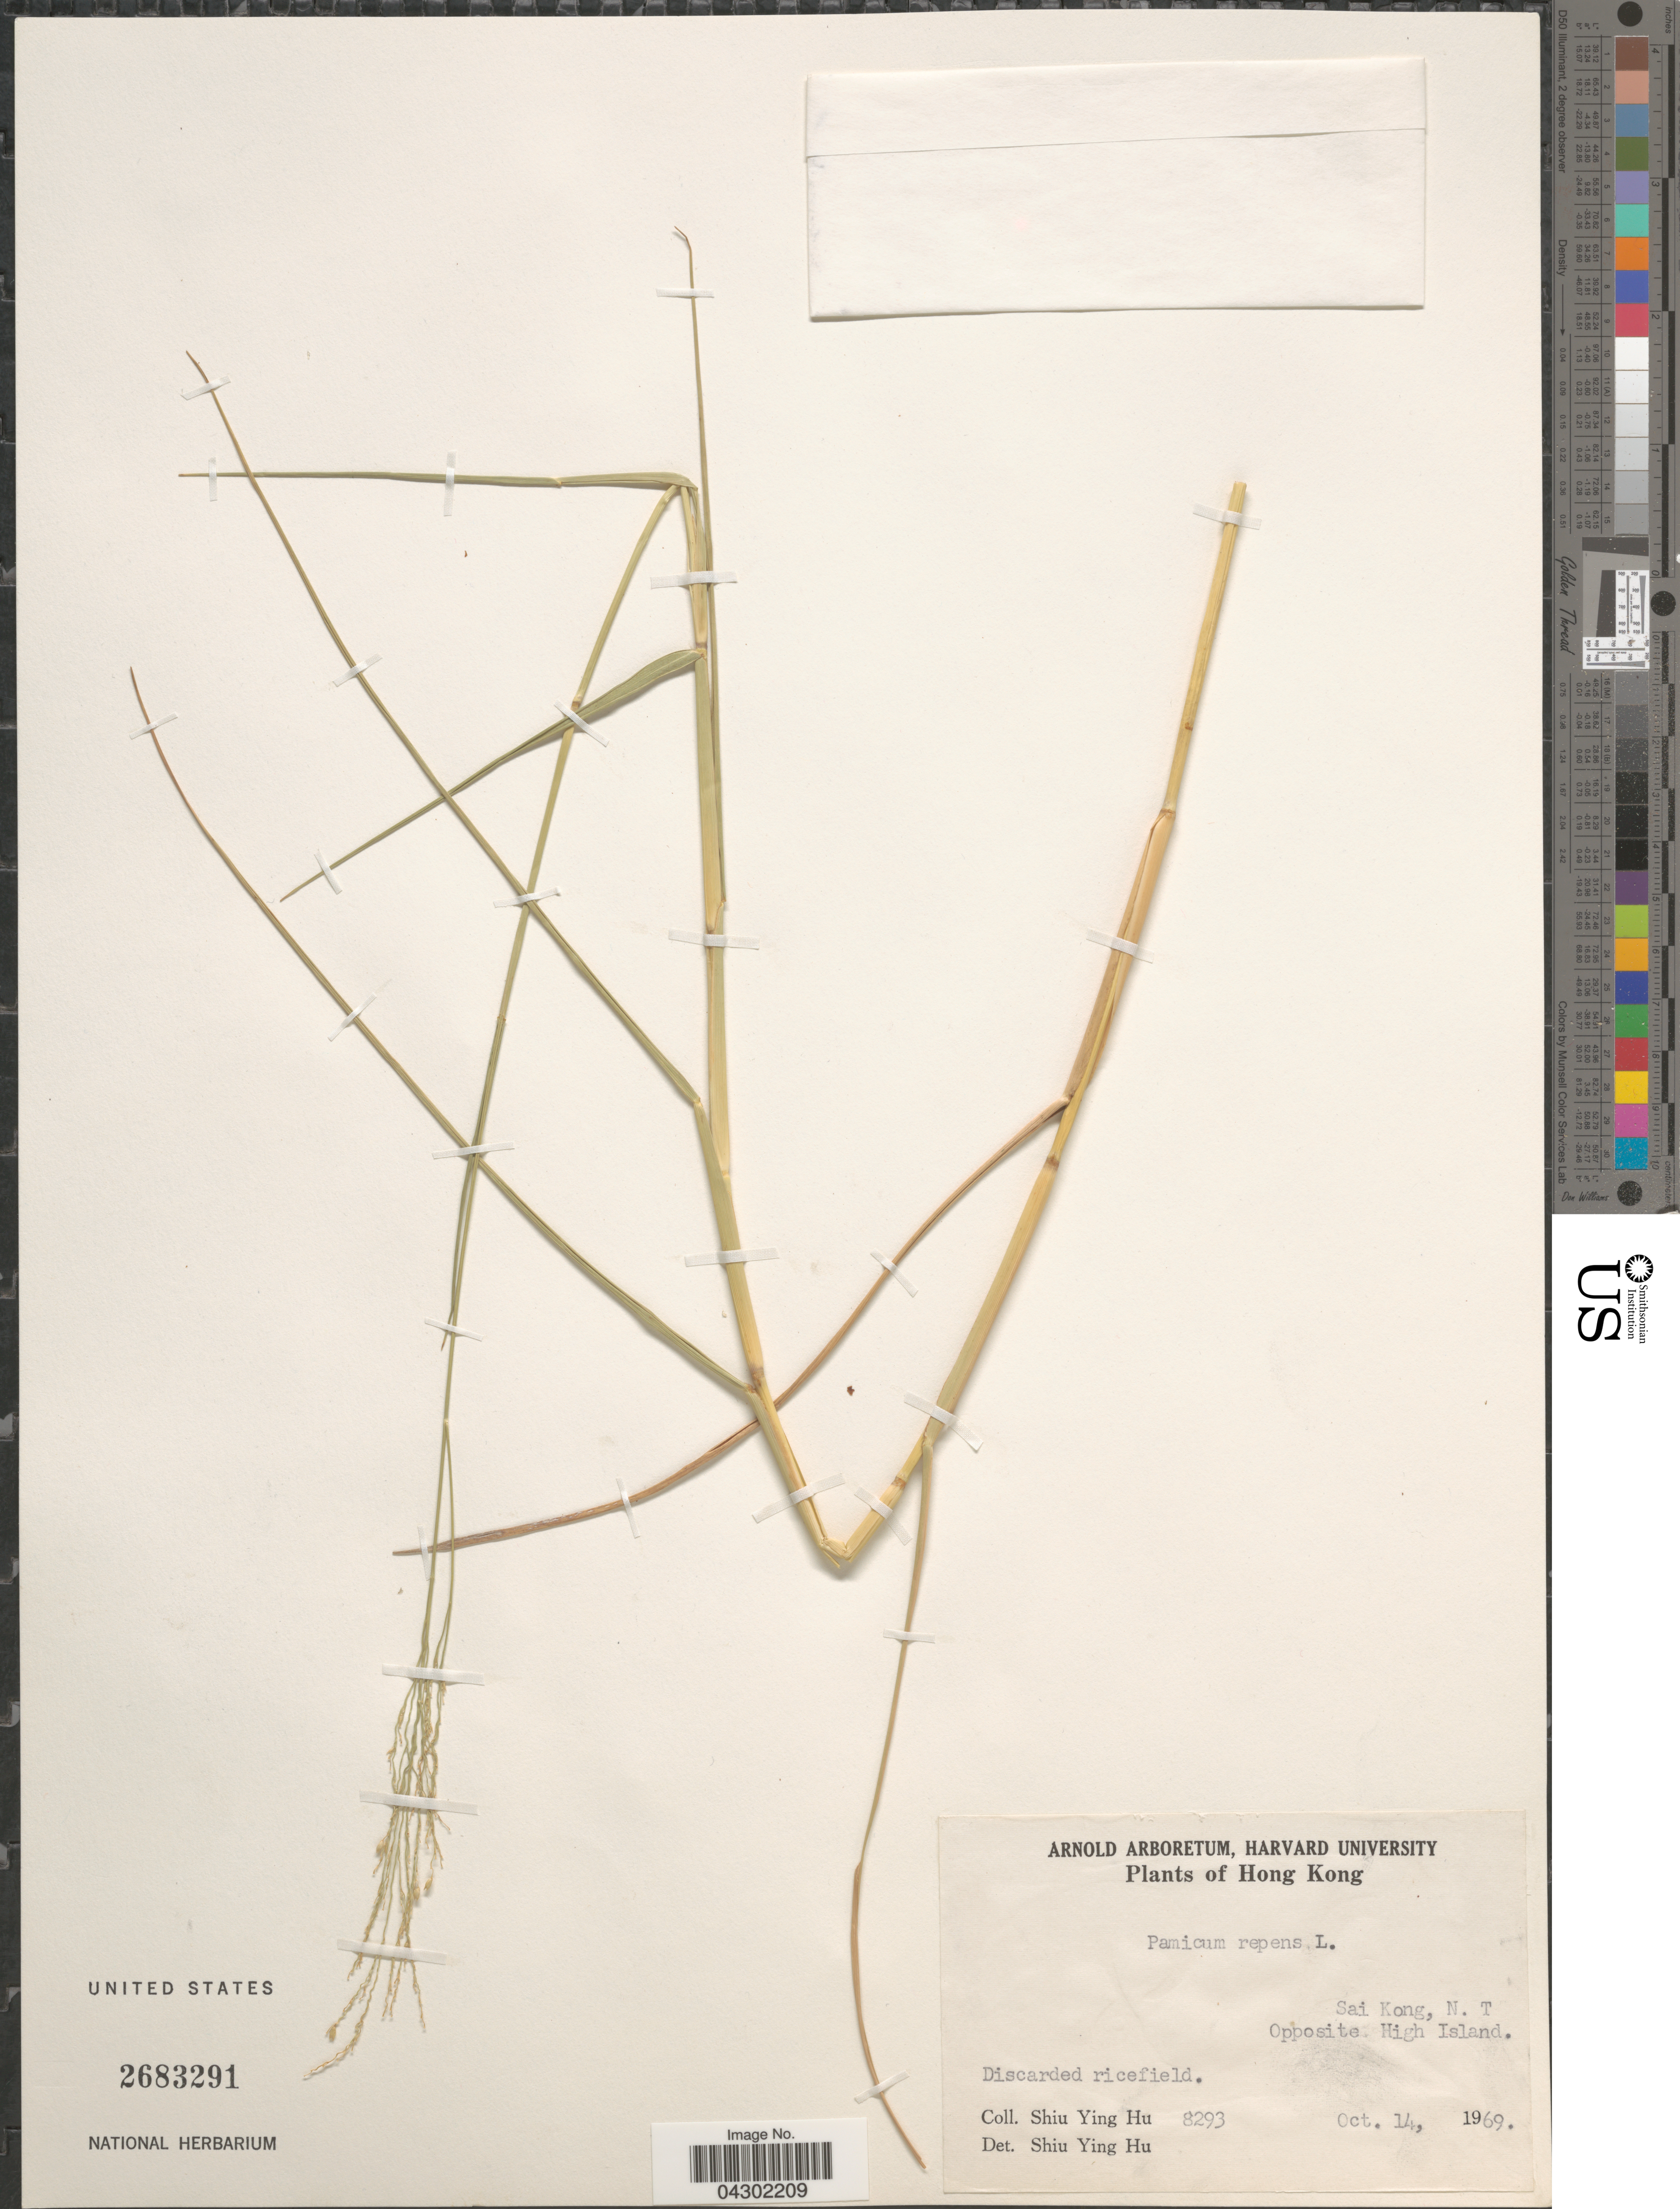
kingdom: Plantae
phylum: Tracheophyta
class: Liliopsida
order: Poales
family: Poaceae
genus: Panicum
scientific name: Panicum repens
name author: L.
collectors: S. Y. Hu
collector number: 8293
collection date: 1969-10-14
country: China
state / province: Hong Kong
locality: Sai Kong, N. T. Opposite High Island.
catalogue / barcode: US 2683291